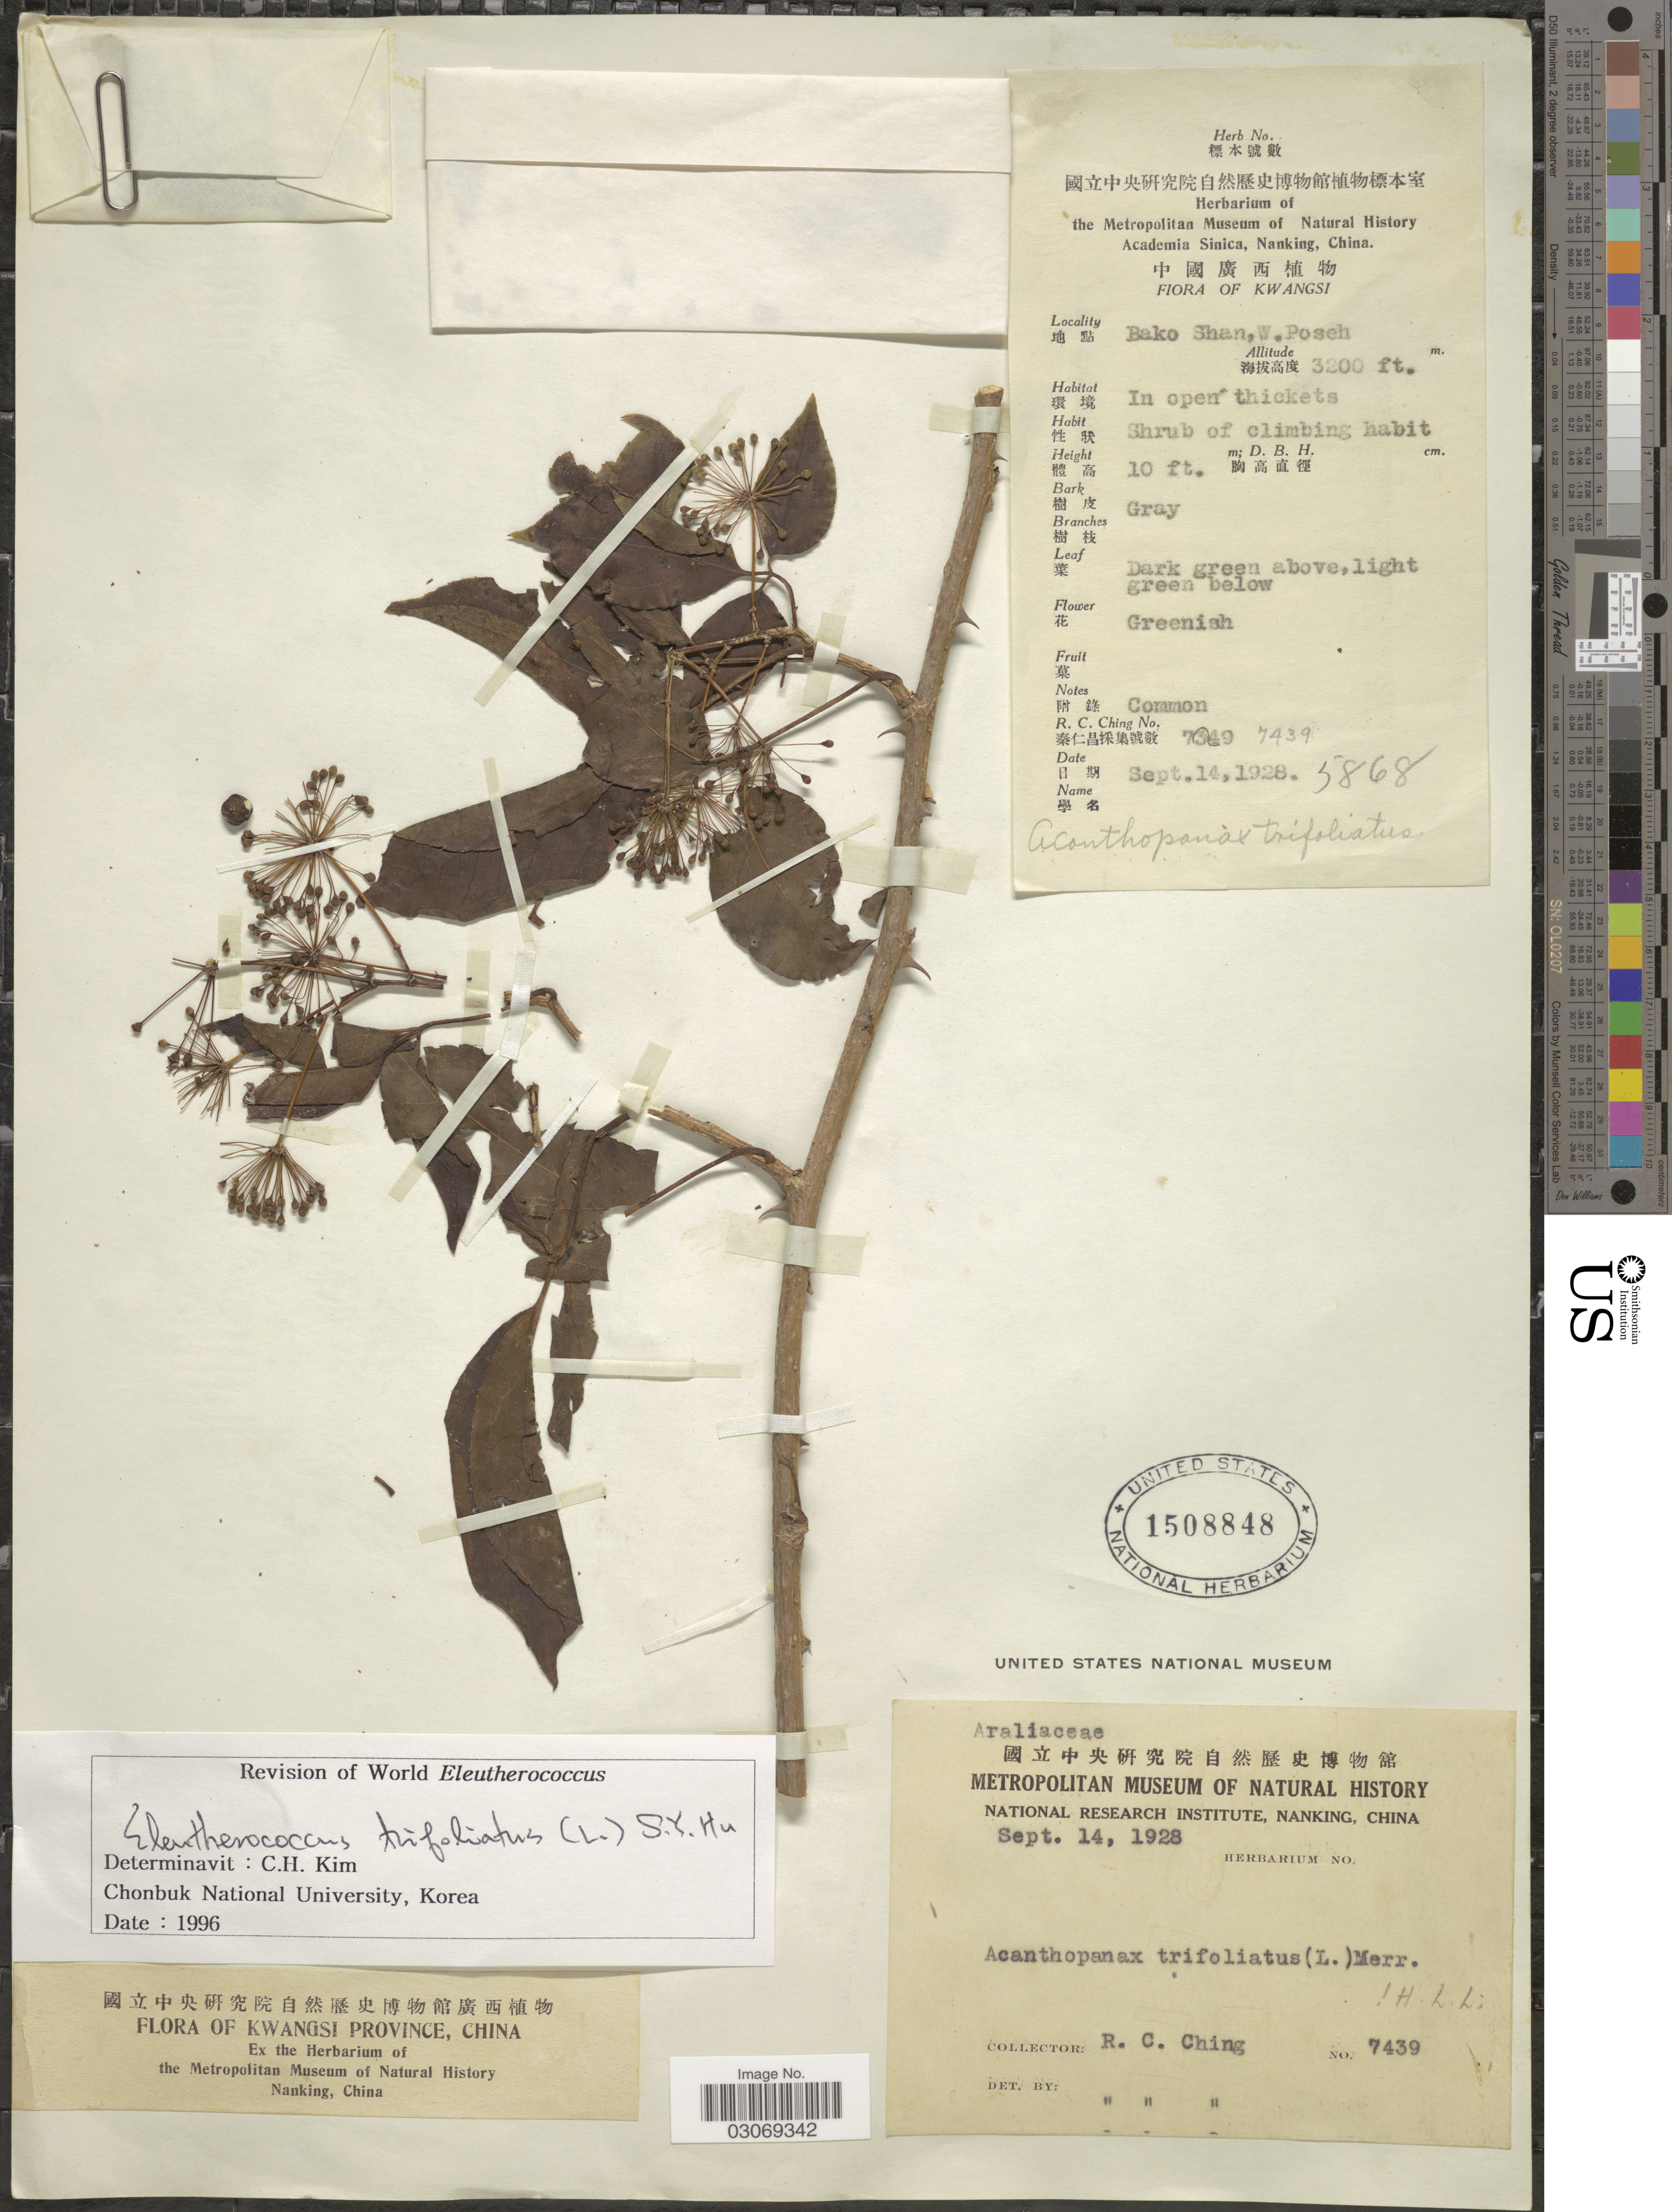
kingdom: Plantae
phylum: Tracheophyta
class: Magnoliopsida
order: Apiales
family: Araliaceae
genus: Eleutherococcus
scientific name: Eleutherococcus trifoliatus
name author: (L.) S.Y. Hu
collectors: R. C. Ching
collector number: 7439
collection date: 1928-09-14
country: China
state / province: Guangxi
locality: Kwangsi. Bako Shan, W. Poseh.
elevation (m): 975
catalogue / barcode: US 1508848